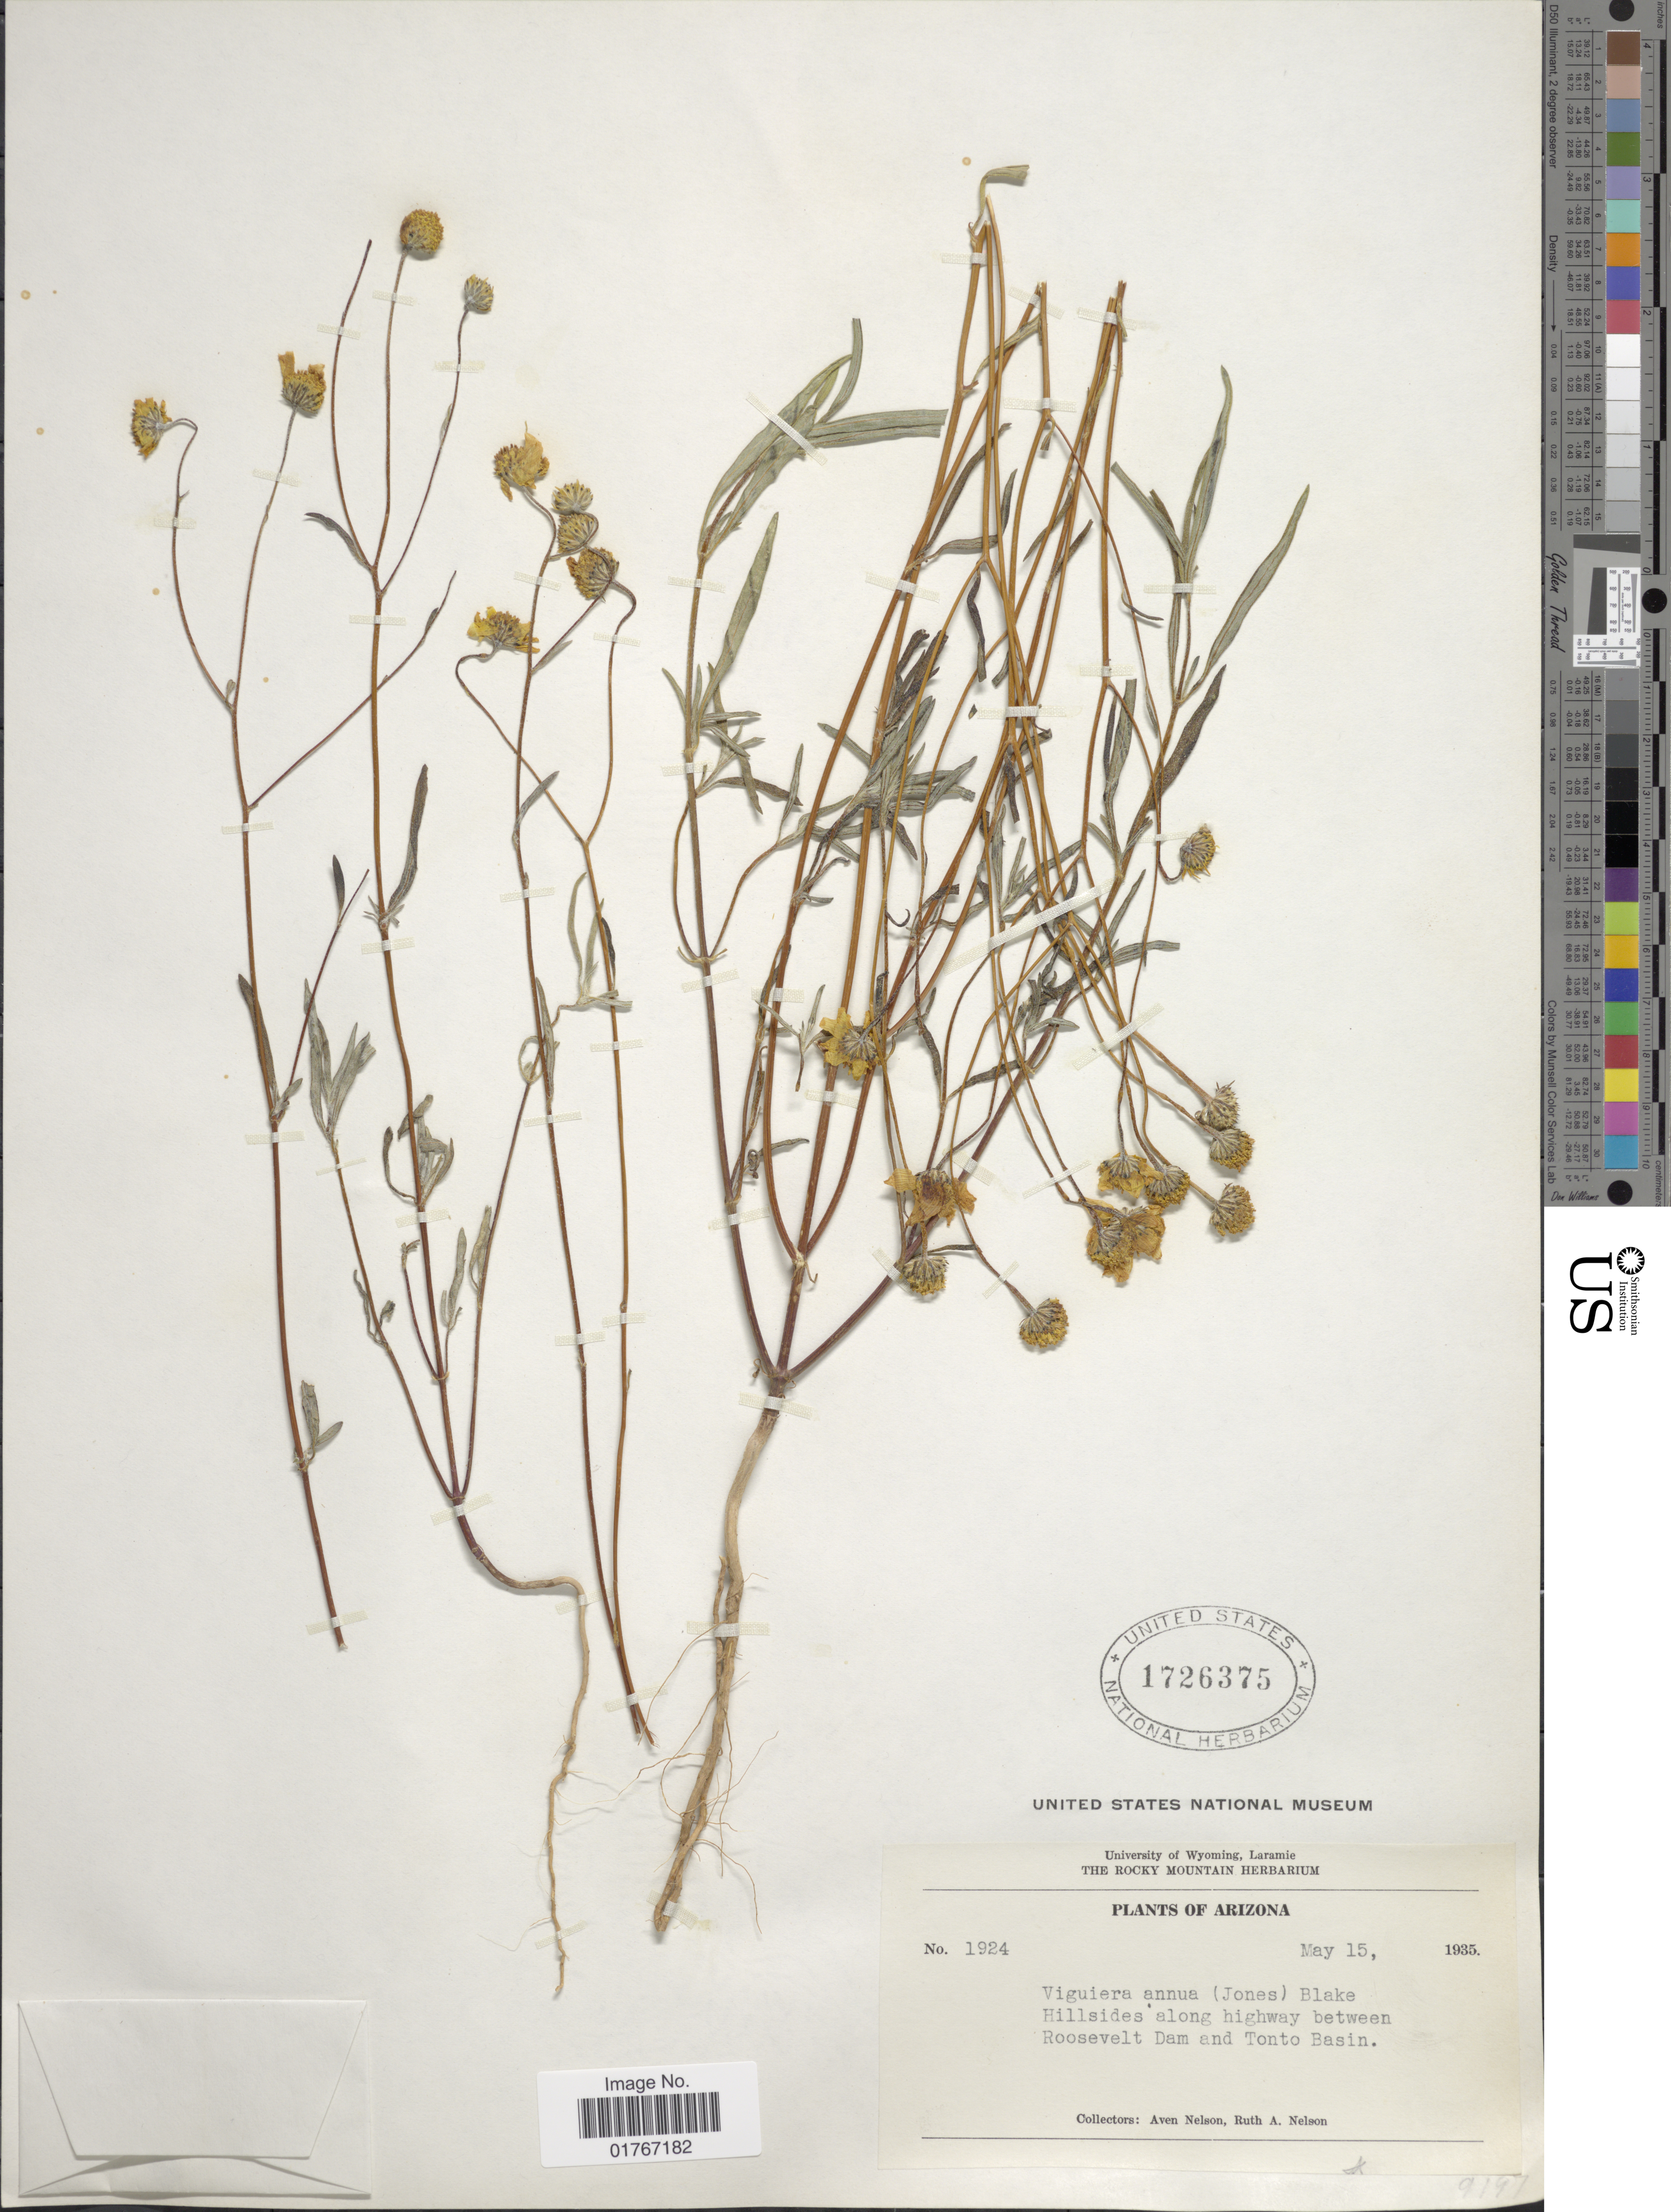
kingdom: Plantae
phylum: Tracheophyta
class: Magnoliopsida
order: Asterales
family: Asteraceae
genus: Heliomeris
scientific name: Heliomeris annua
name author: (M.E. Jones) Cockerell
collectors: A. Nelson & R. A. Nelson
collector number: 1924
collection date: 1935-05-15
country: United States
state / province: Arizona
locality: Hillsides along highway between Roosevelt Dam and Tonto Basin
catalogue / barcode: US 1726375